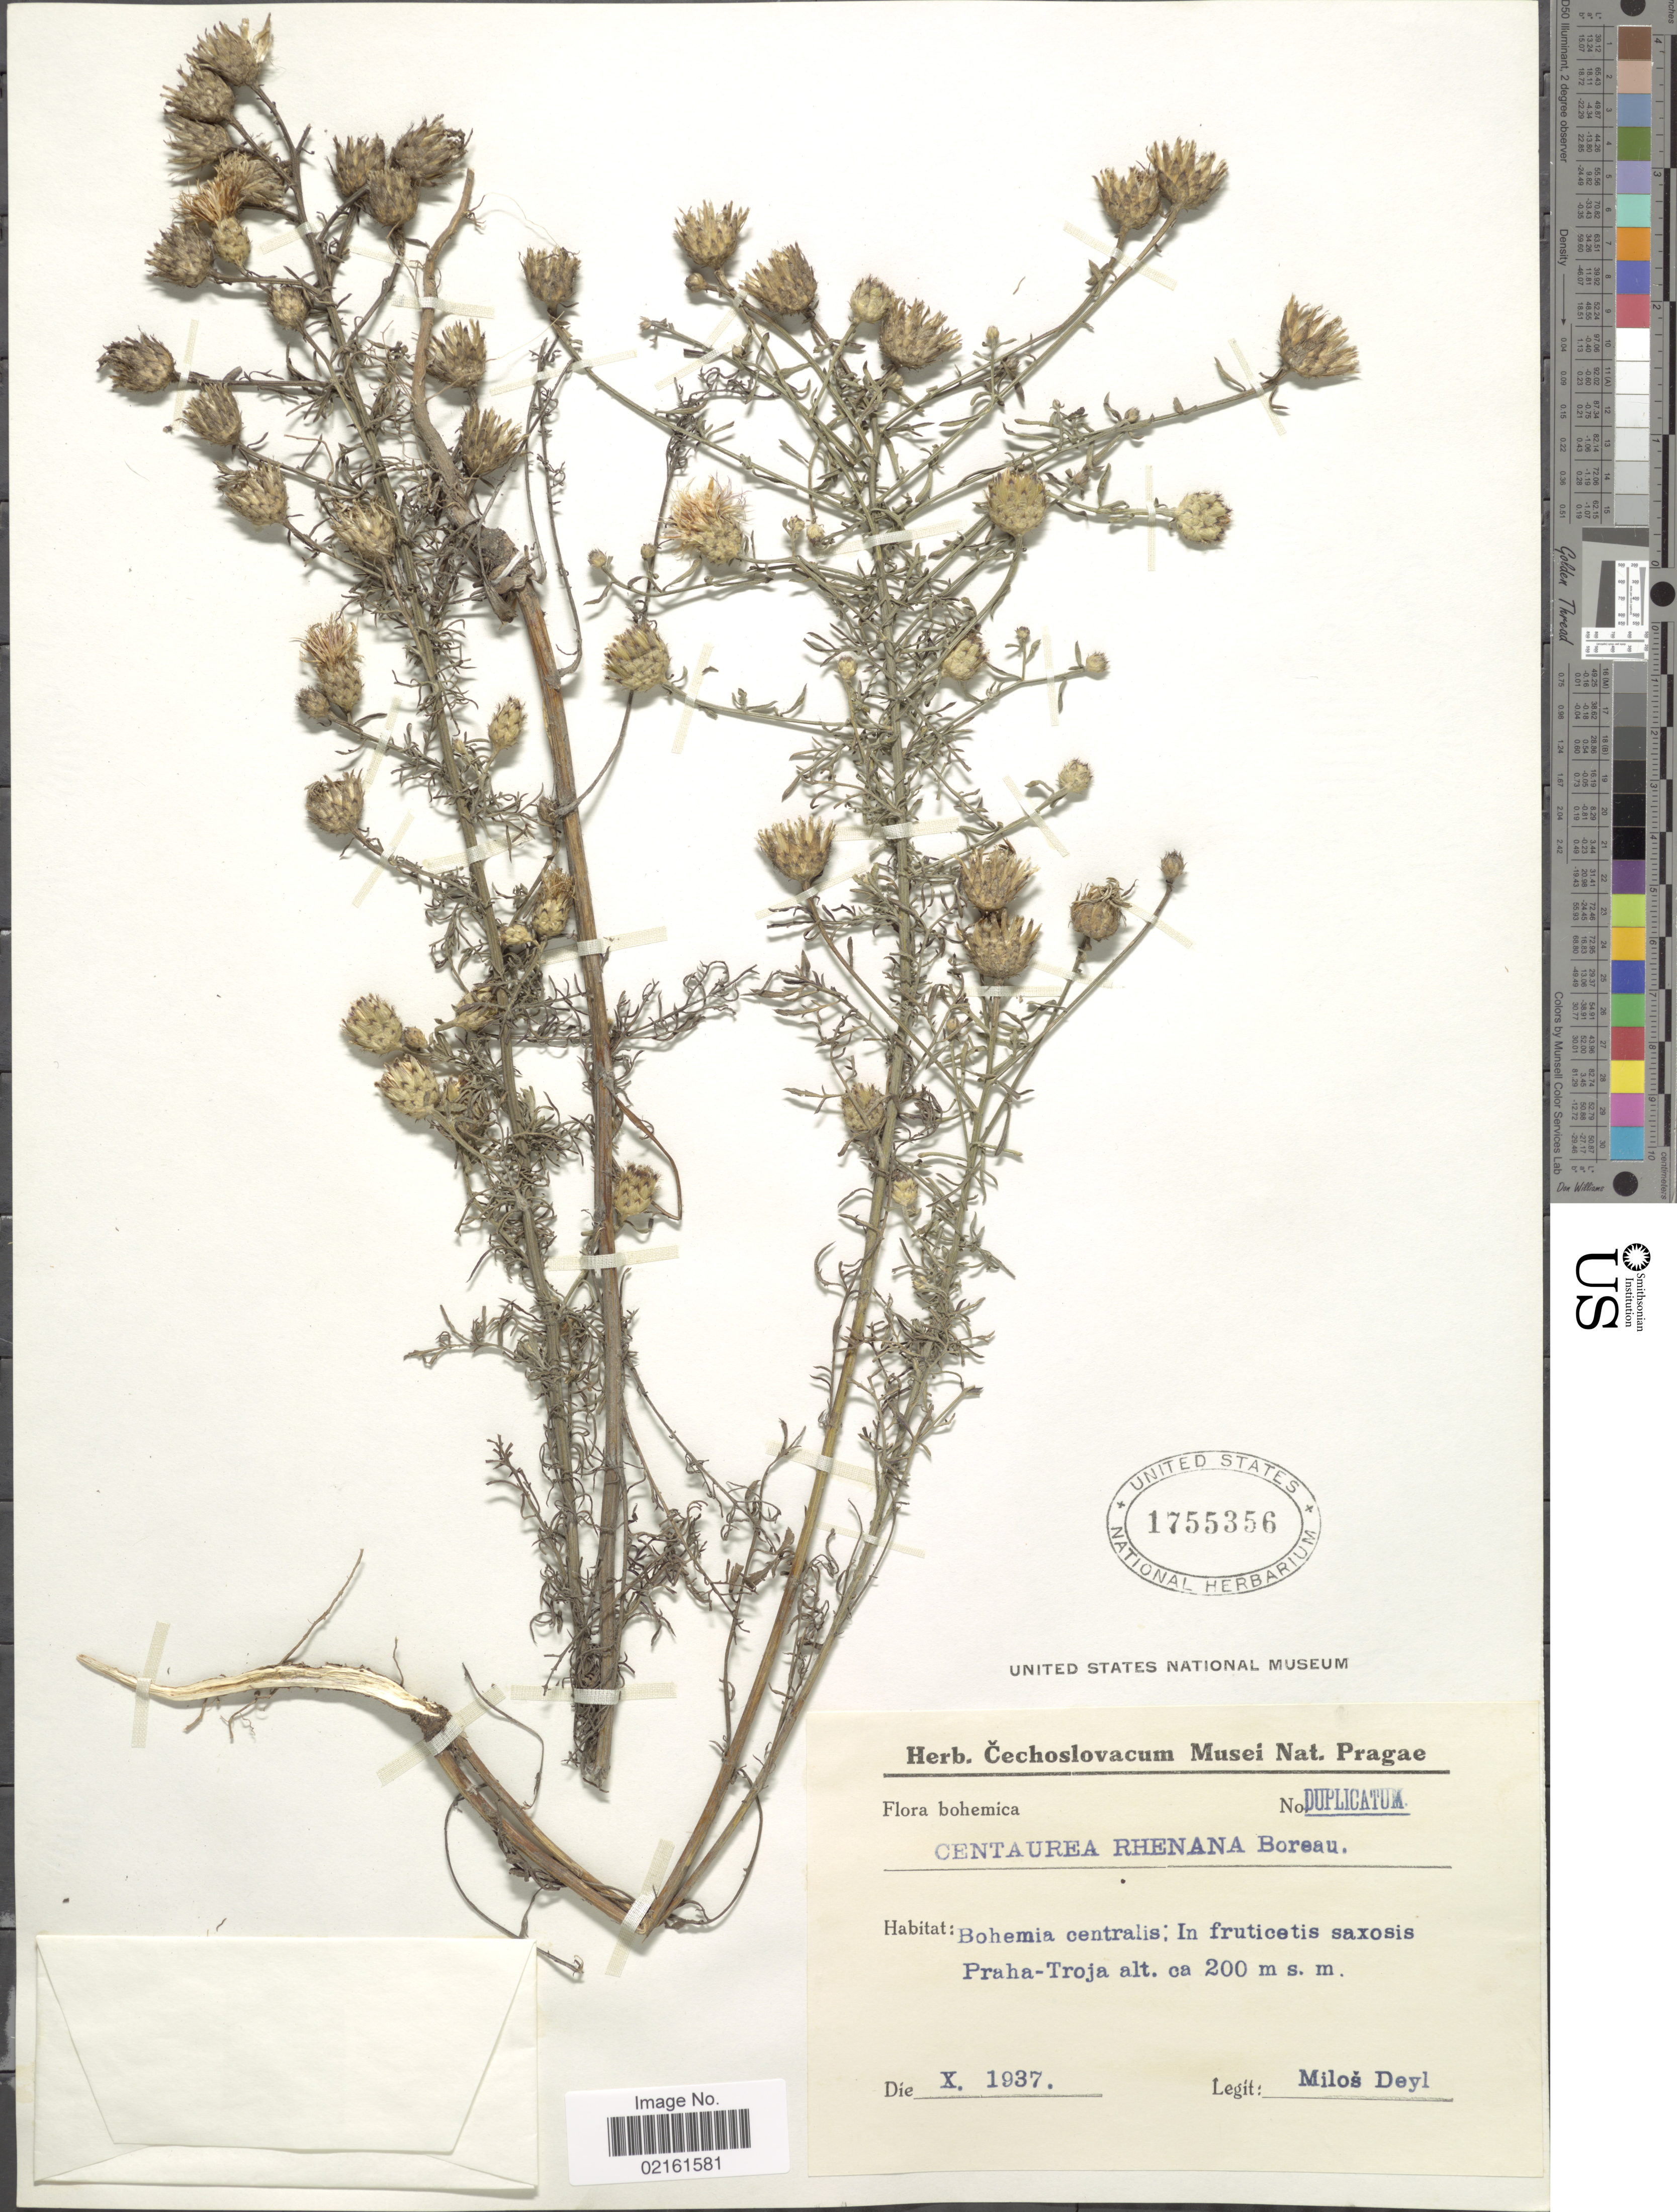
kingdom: Plantae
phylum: Tracheophyta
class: Magnoliopsida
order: Asterales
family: Asteraceae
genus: Centaurea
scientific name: Centaurea stoebe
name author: L.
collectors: M. Deyl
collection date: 1937-10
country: Czechia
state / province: Central Bohemian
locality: Bohemia centralis; In fruticetis saxosis Praja-Troja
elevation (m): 200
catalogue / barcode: US 1755356